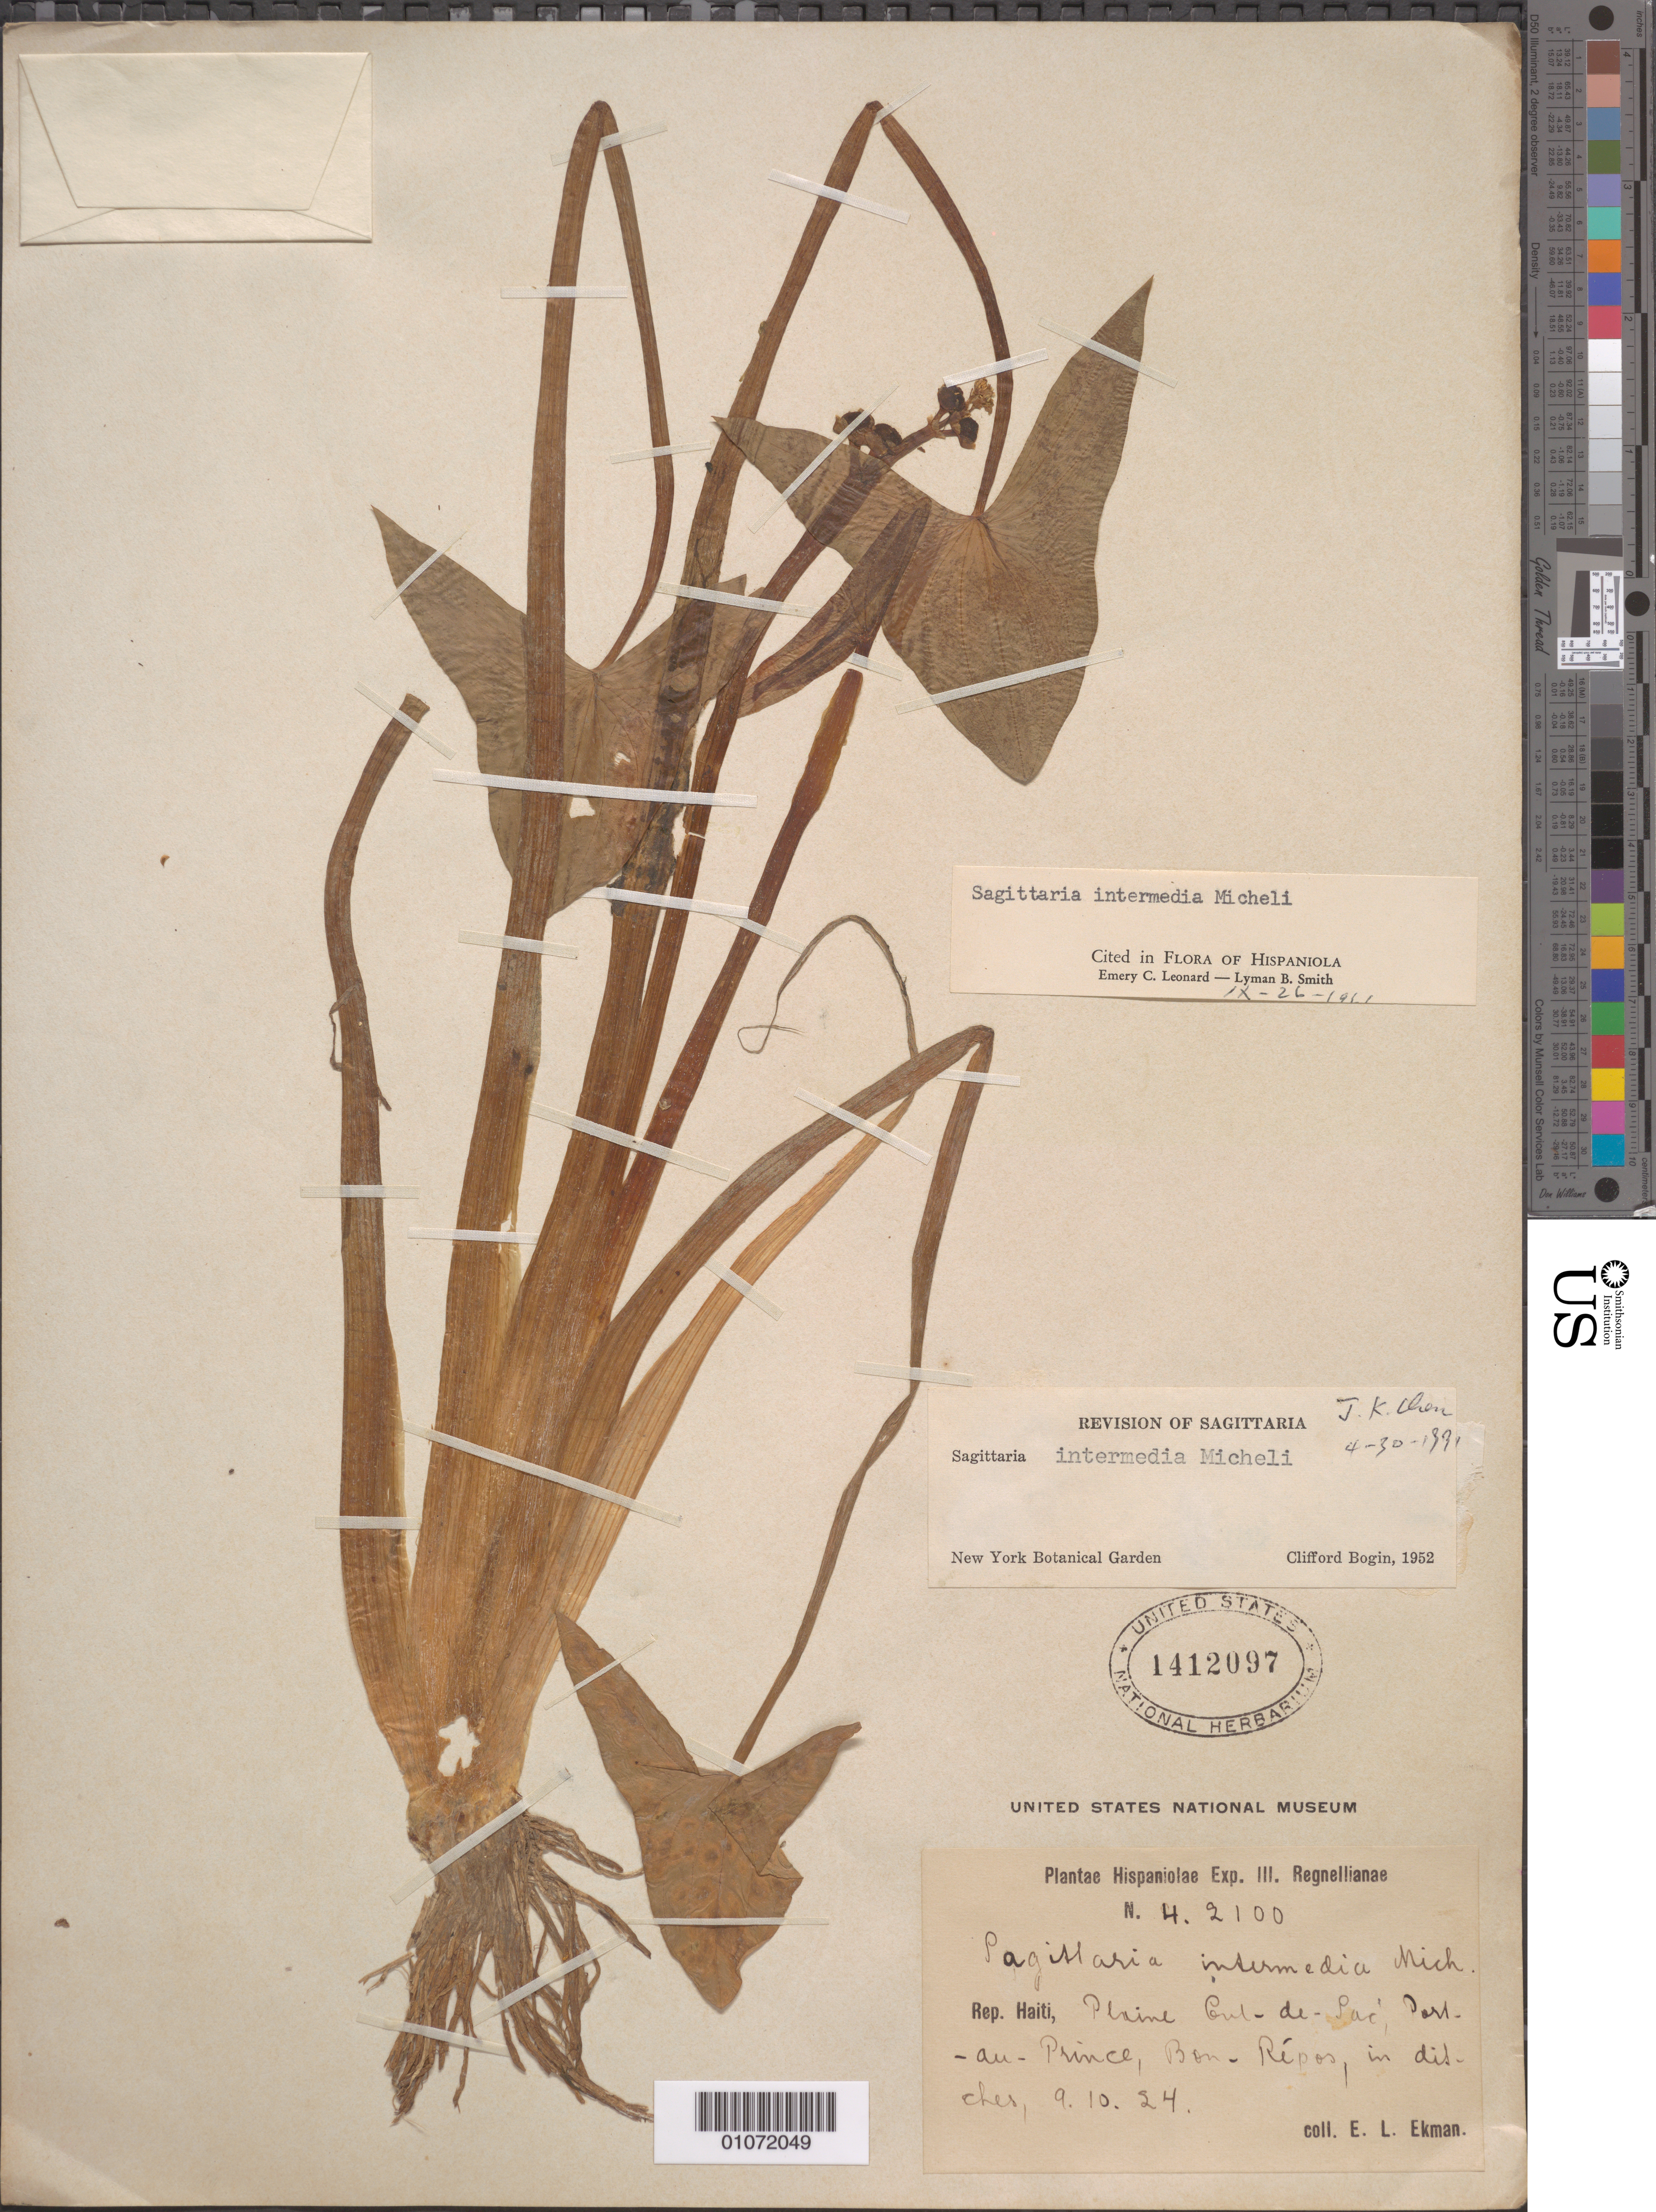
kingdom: Plantae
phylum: Tracheophyta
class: Liliopsida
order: Alismatales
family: Alismataceae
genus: Sagittaria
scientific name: Sagittaria intermedia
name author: Micheli in A. DC.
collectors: E. L. Ekman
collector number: H 2100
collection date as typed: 09 Oct 1924 or 10 Sep 1924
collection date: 1924-09-10 or 1924-10-09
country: Haiti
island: Hispaniola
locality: From Port-diu-Pais, Don-du-prince, bon-ripos, in-du-chis.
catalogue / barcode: US 1412097